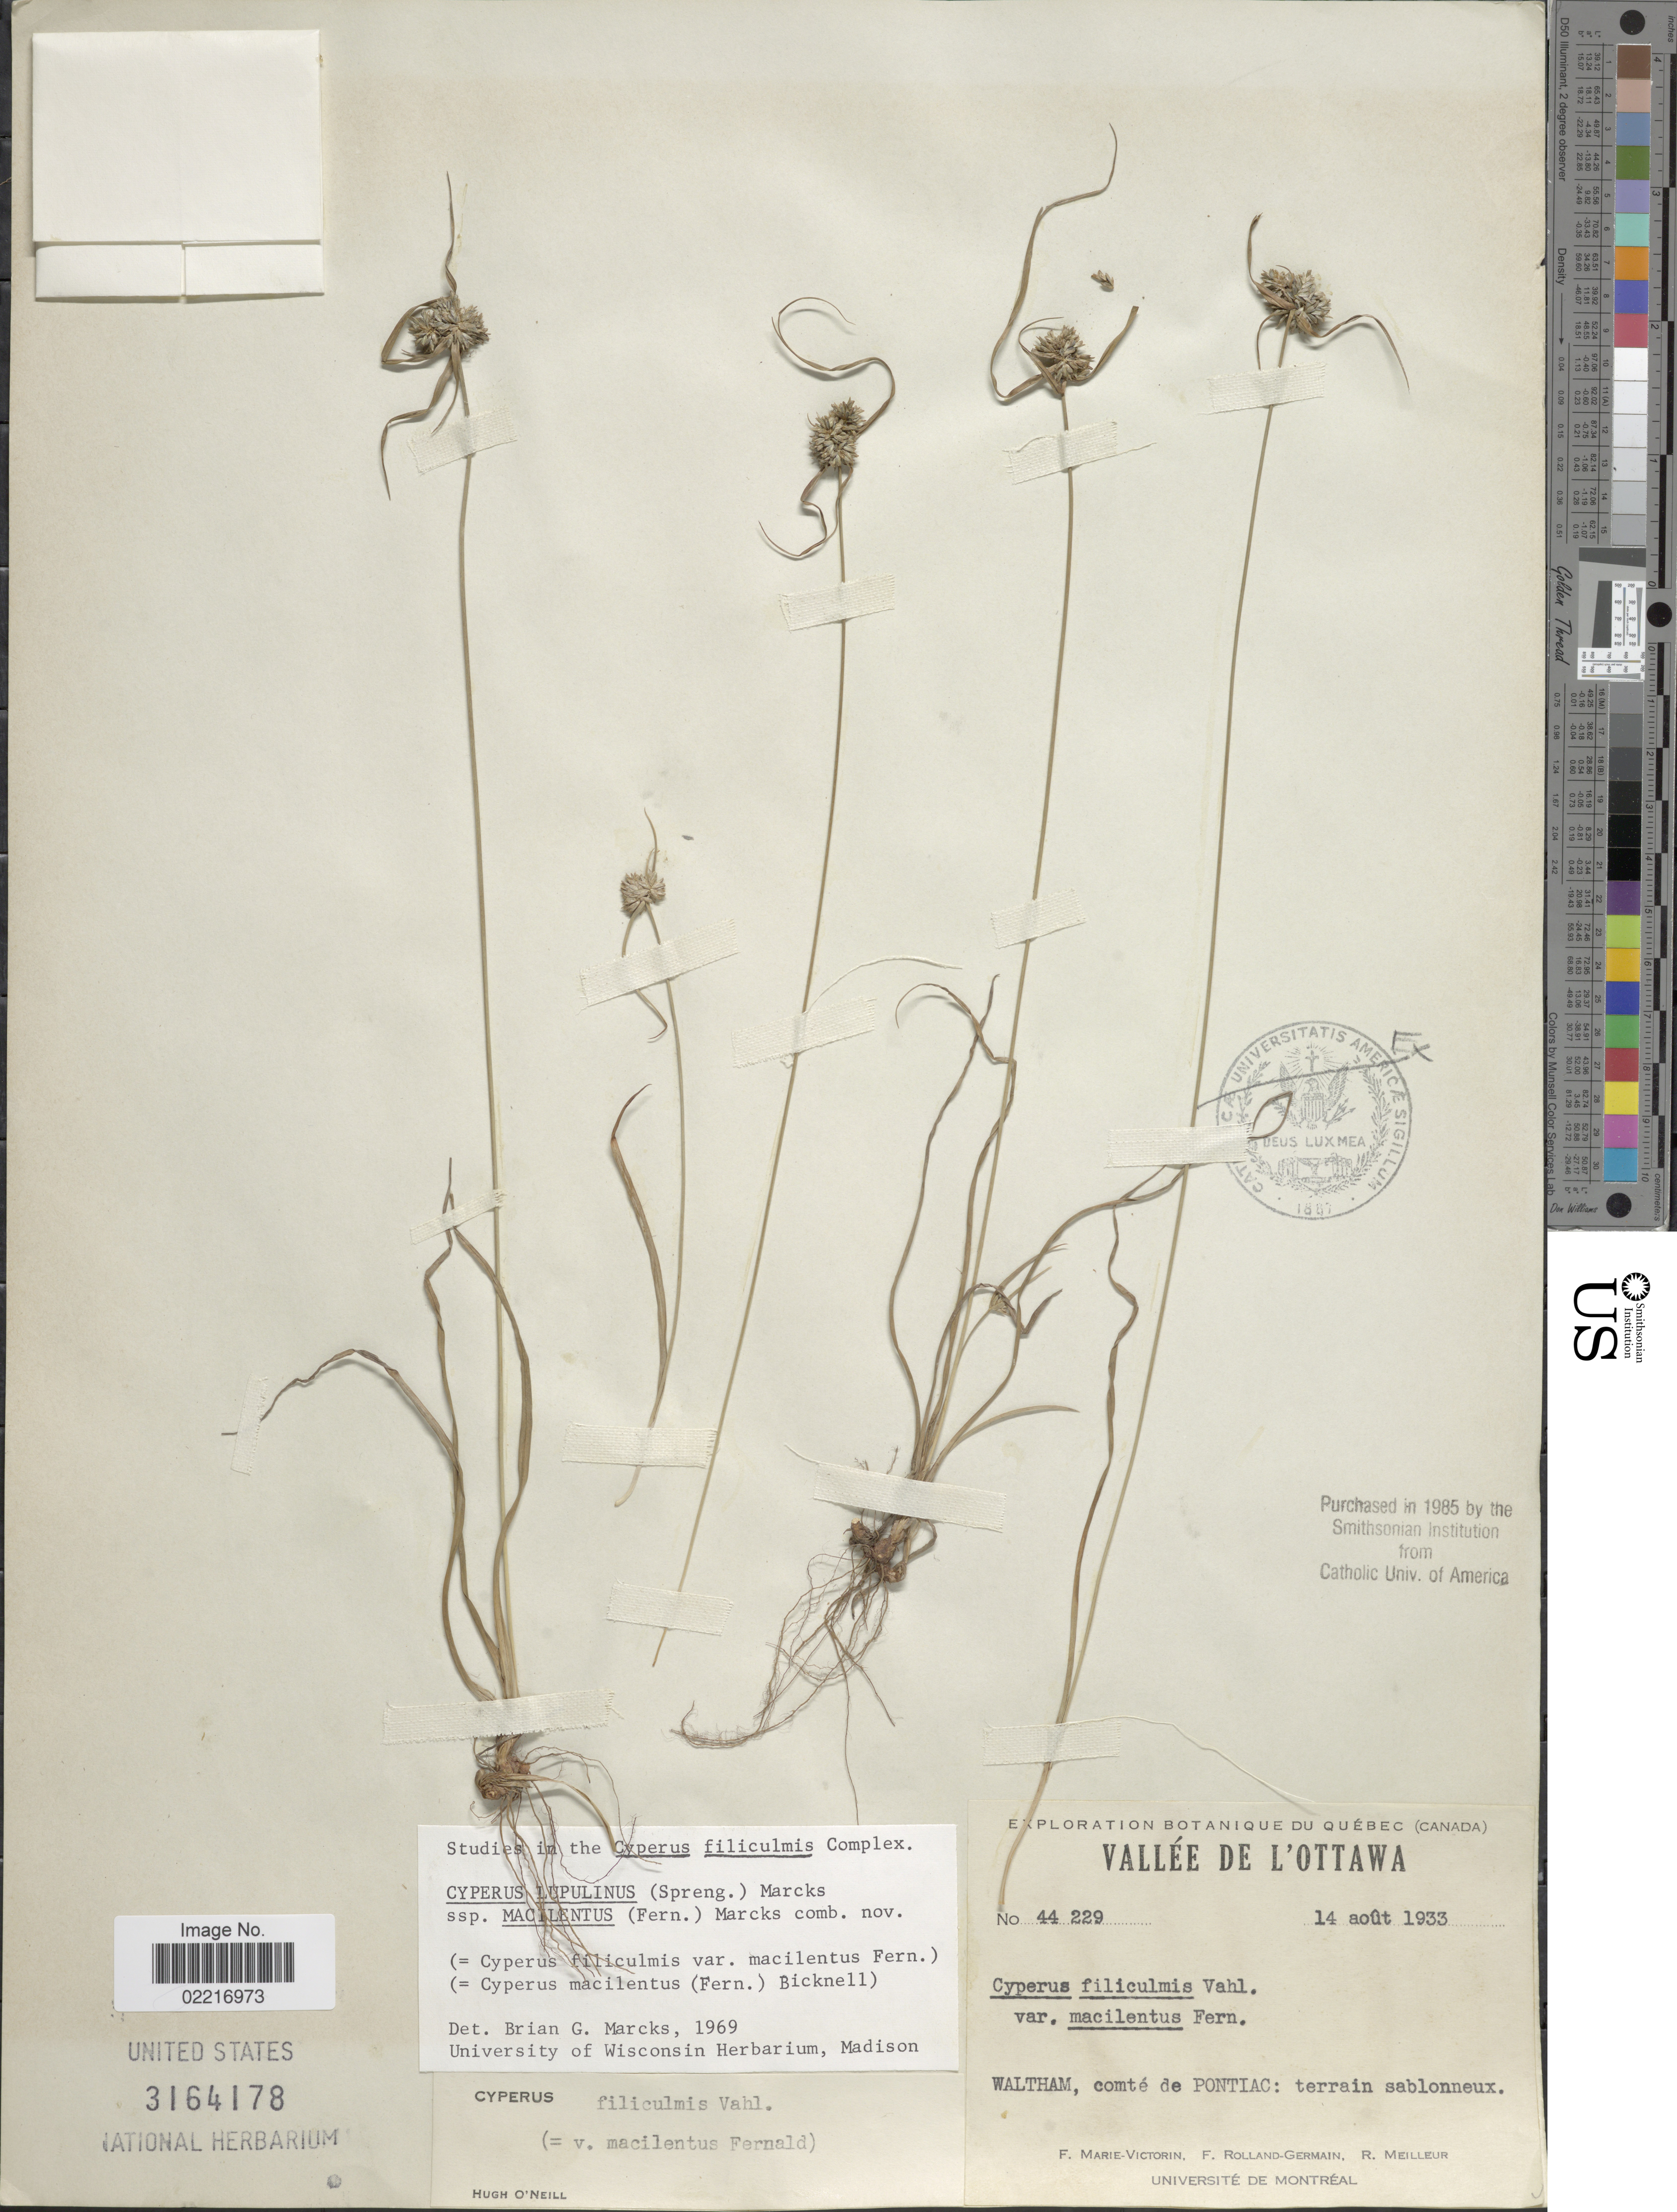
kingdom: Plantae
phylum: Tracheophyta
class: Liliopsida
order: Poales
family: Cyperaceae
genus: Cyperus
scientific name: Cyperus lupulinus subsp. macilentus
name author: (Fernald) Marcks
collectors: F. Marie-Victorin, Rolland-Germain & R. Meilleur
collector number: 44229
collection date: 1933-08-14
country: Canada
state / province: Quebec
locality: Vallee de L'Ottawa, Waltham, comte de Pontiac: terrain sablonneux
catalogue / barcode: US 3164178